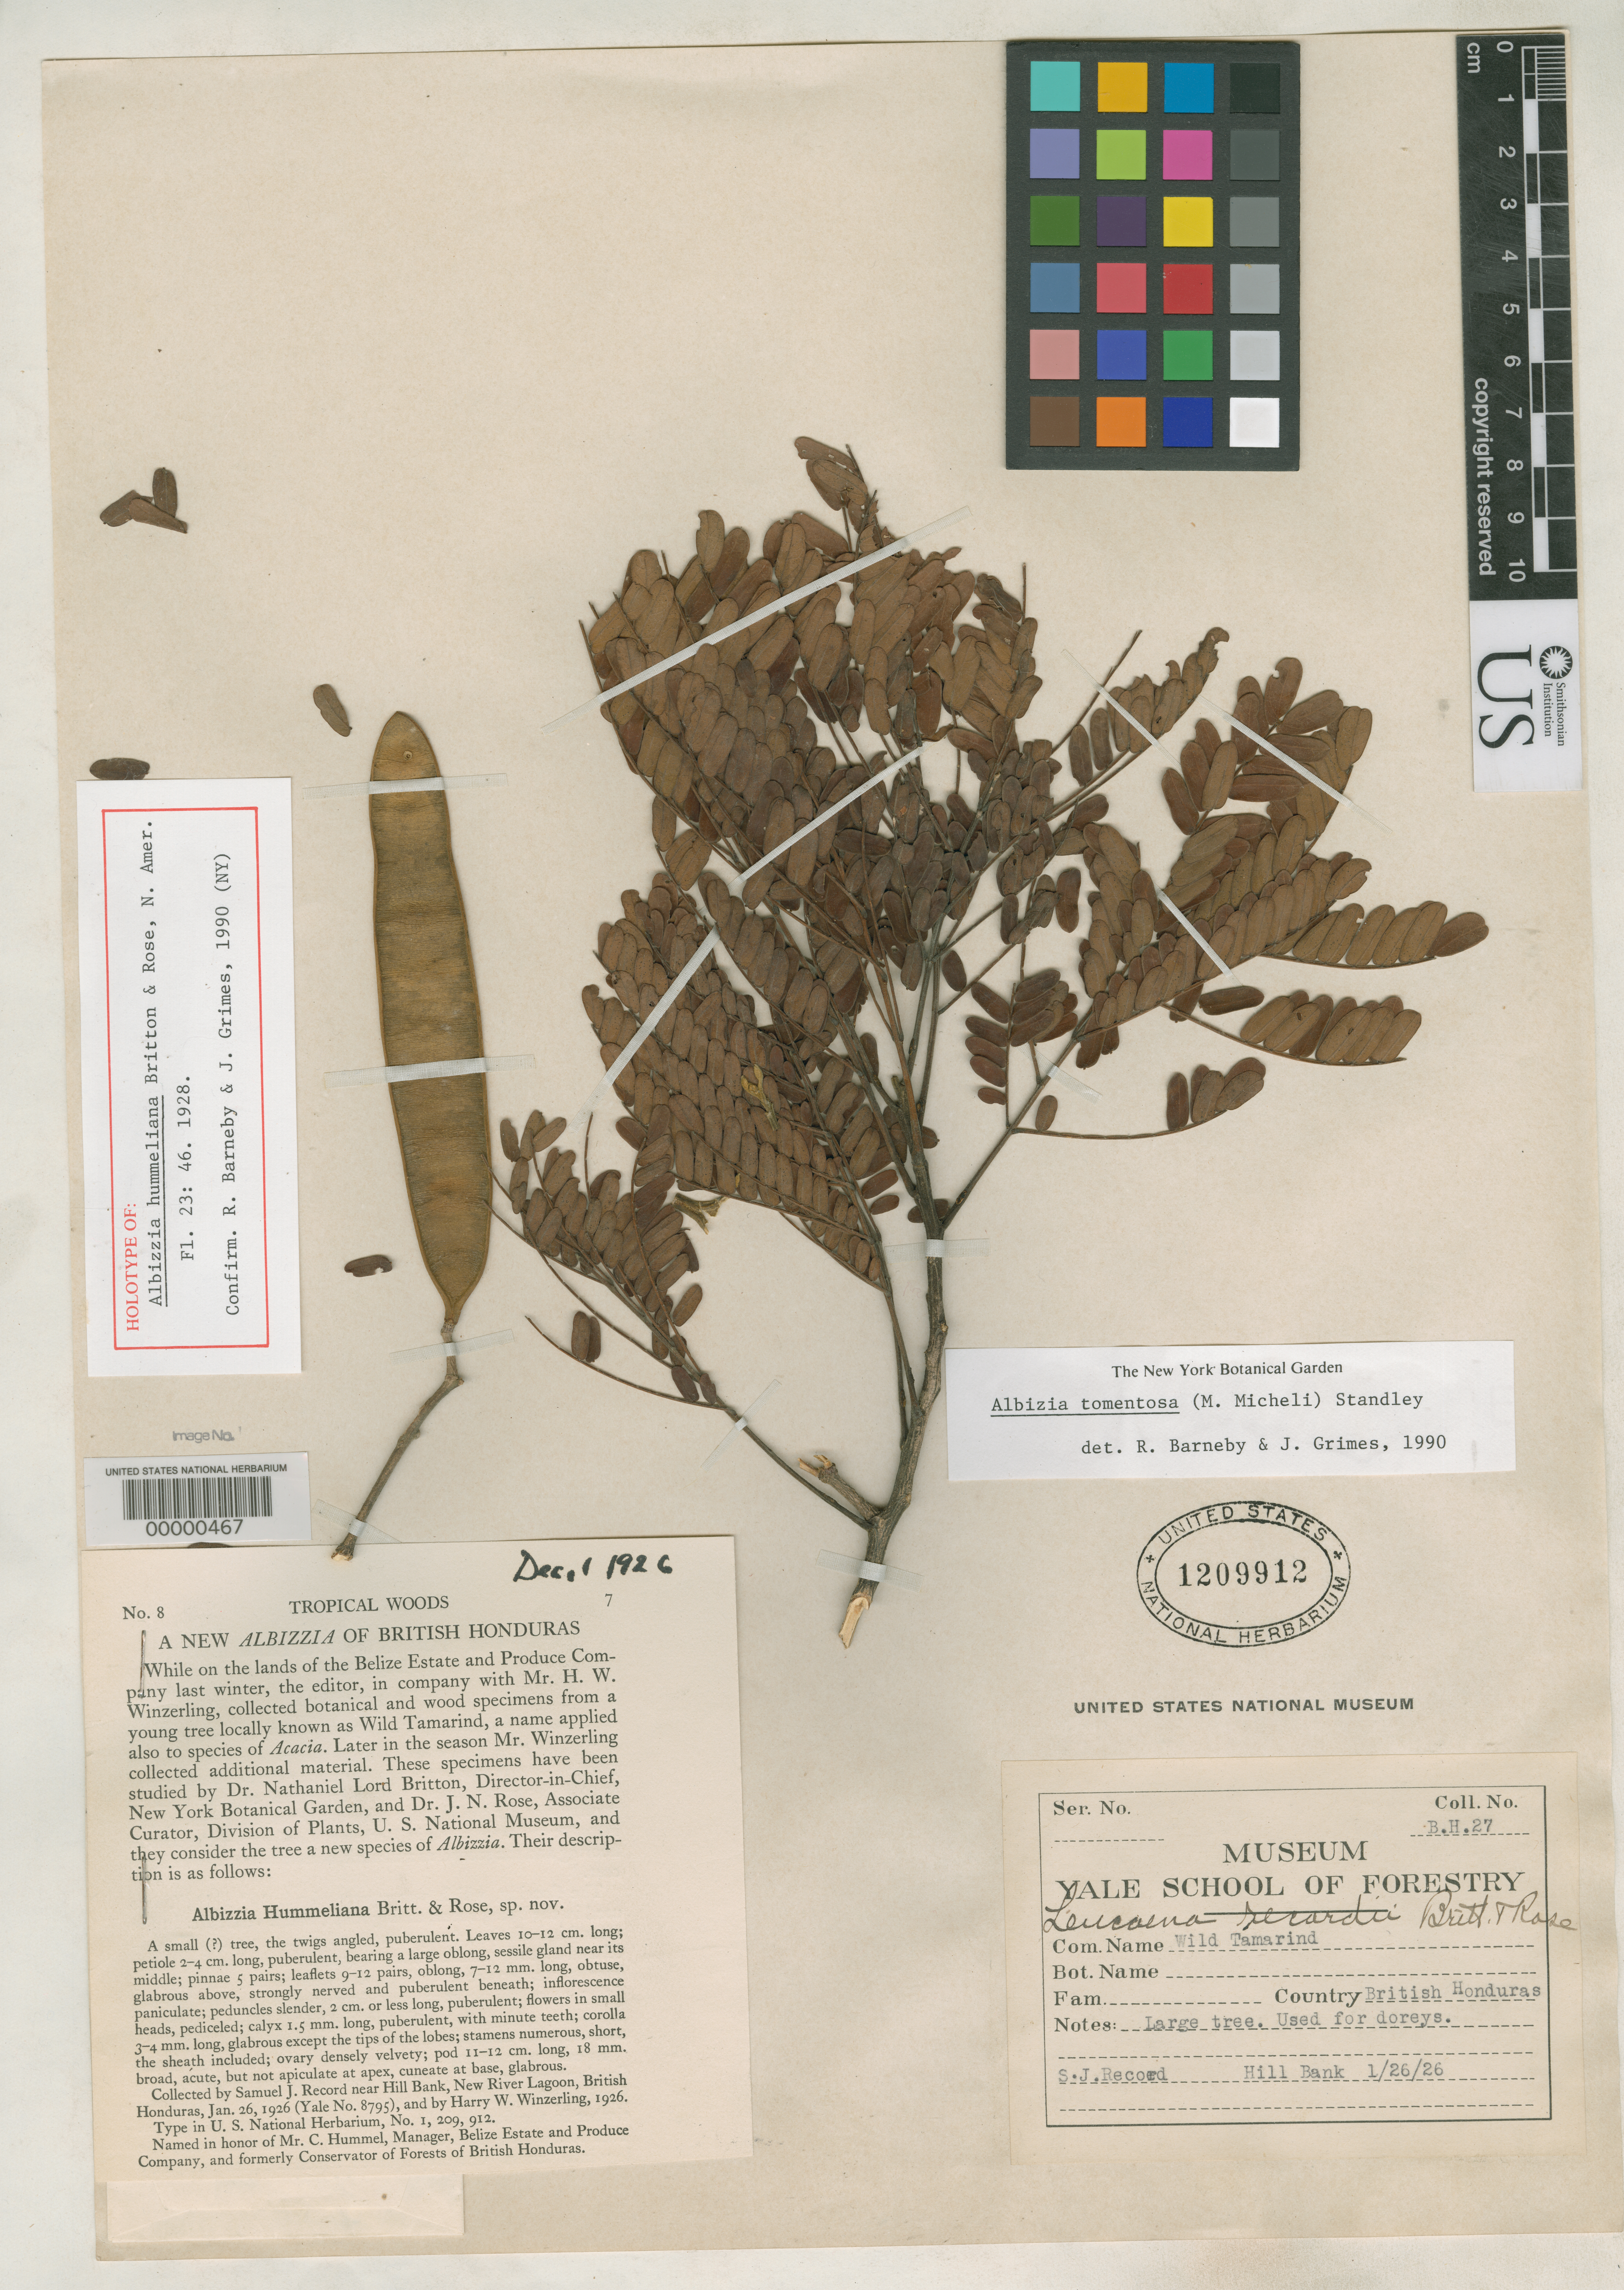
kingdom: Plantae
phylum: Tracheophyta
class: Magnoliopsida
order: Fabales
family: Fabaceae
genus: Albizia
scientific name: Albizia hummeliana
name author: Britton & Rose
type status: Holotype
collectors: S. J. Record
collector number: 27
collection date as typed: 26 Jan 1926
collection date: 1926-01-26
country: Belize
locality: New River Lagoon; Hill bank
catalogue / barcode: US 1209912